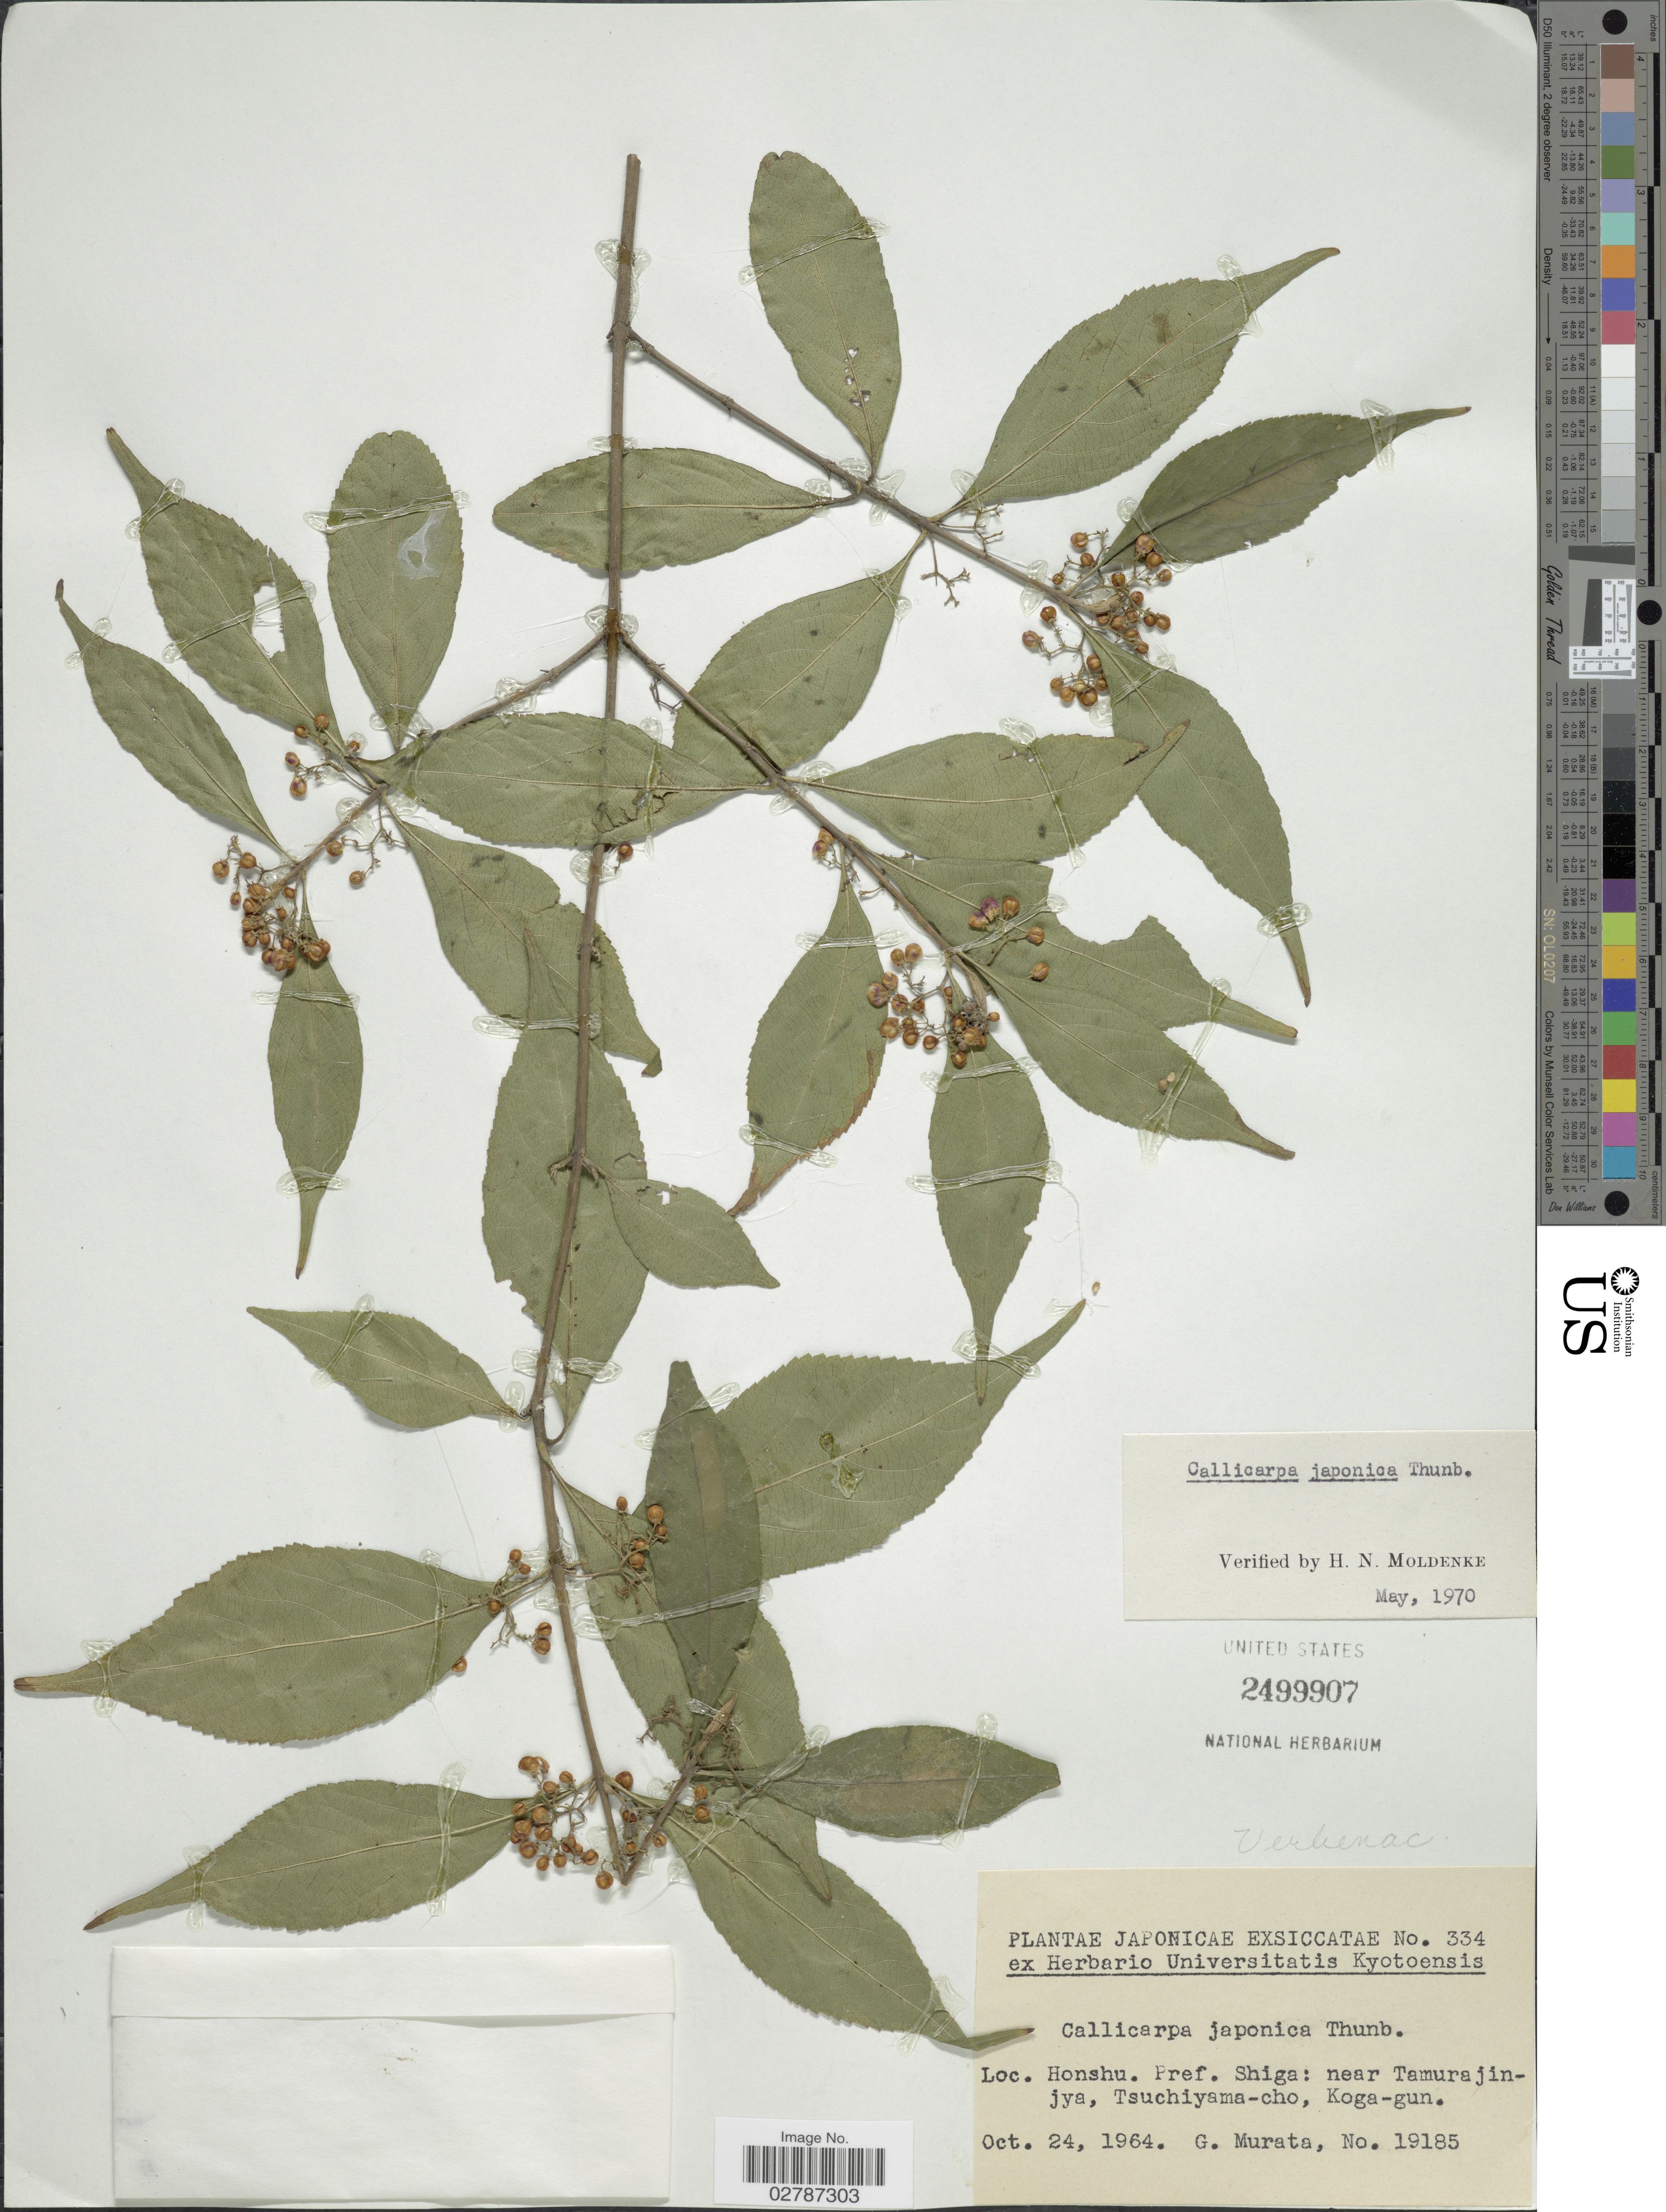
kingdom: Plantae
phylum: Tracheophyta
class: Magnoliopsida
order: Lamiales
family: Lamiaceae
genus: Callicarpa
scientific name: Callicarpa japonica var. japonica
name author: Thunb.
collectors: G. Murata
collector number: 19185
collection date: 1964-10-24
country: Japan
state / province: Siga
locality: Honshu. Pref. Shiga: near Tamurajinjya, Tsuchiyama-cho, Koga-gun.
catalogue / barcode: US 2499907